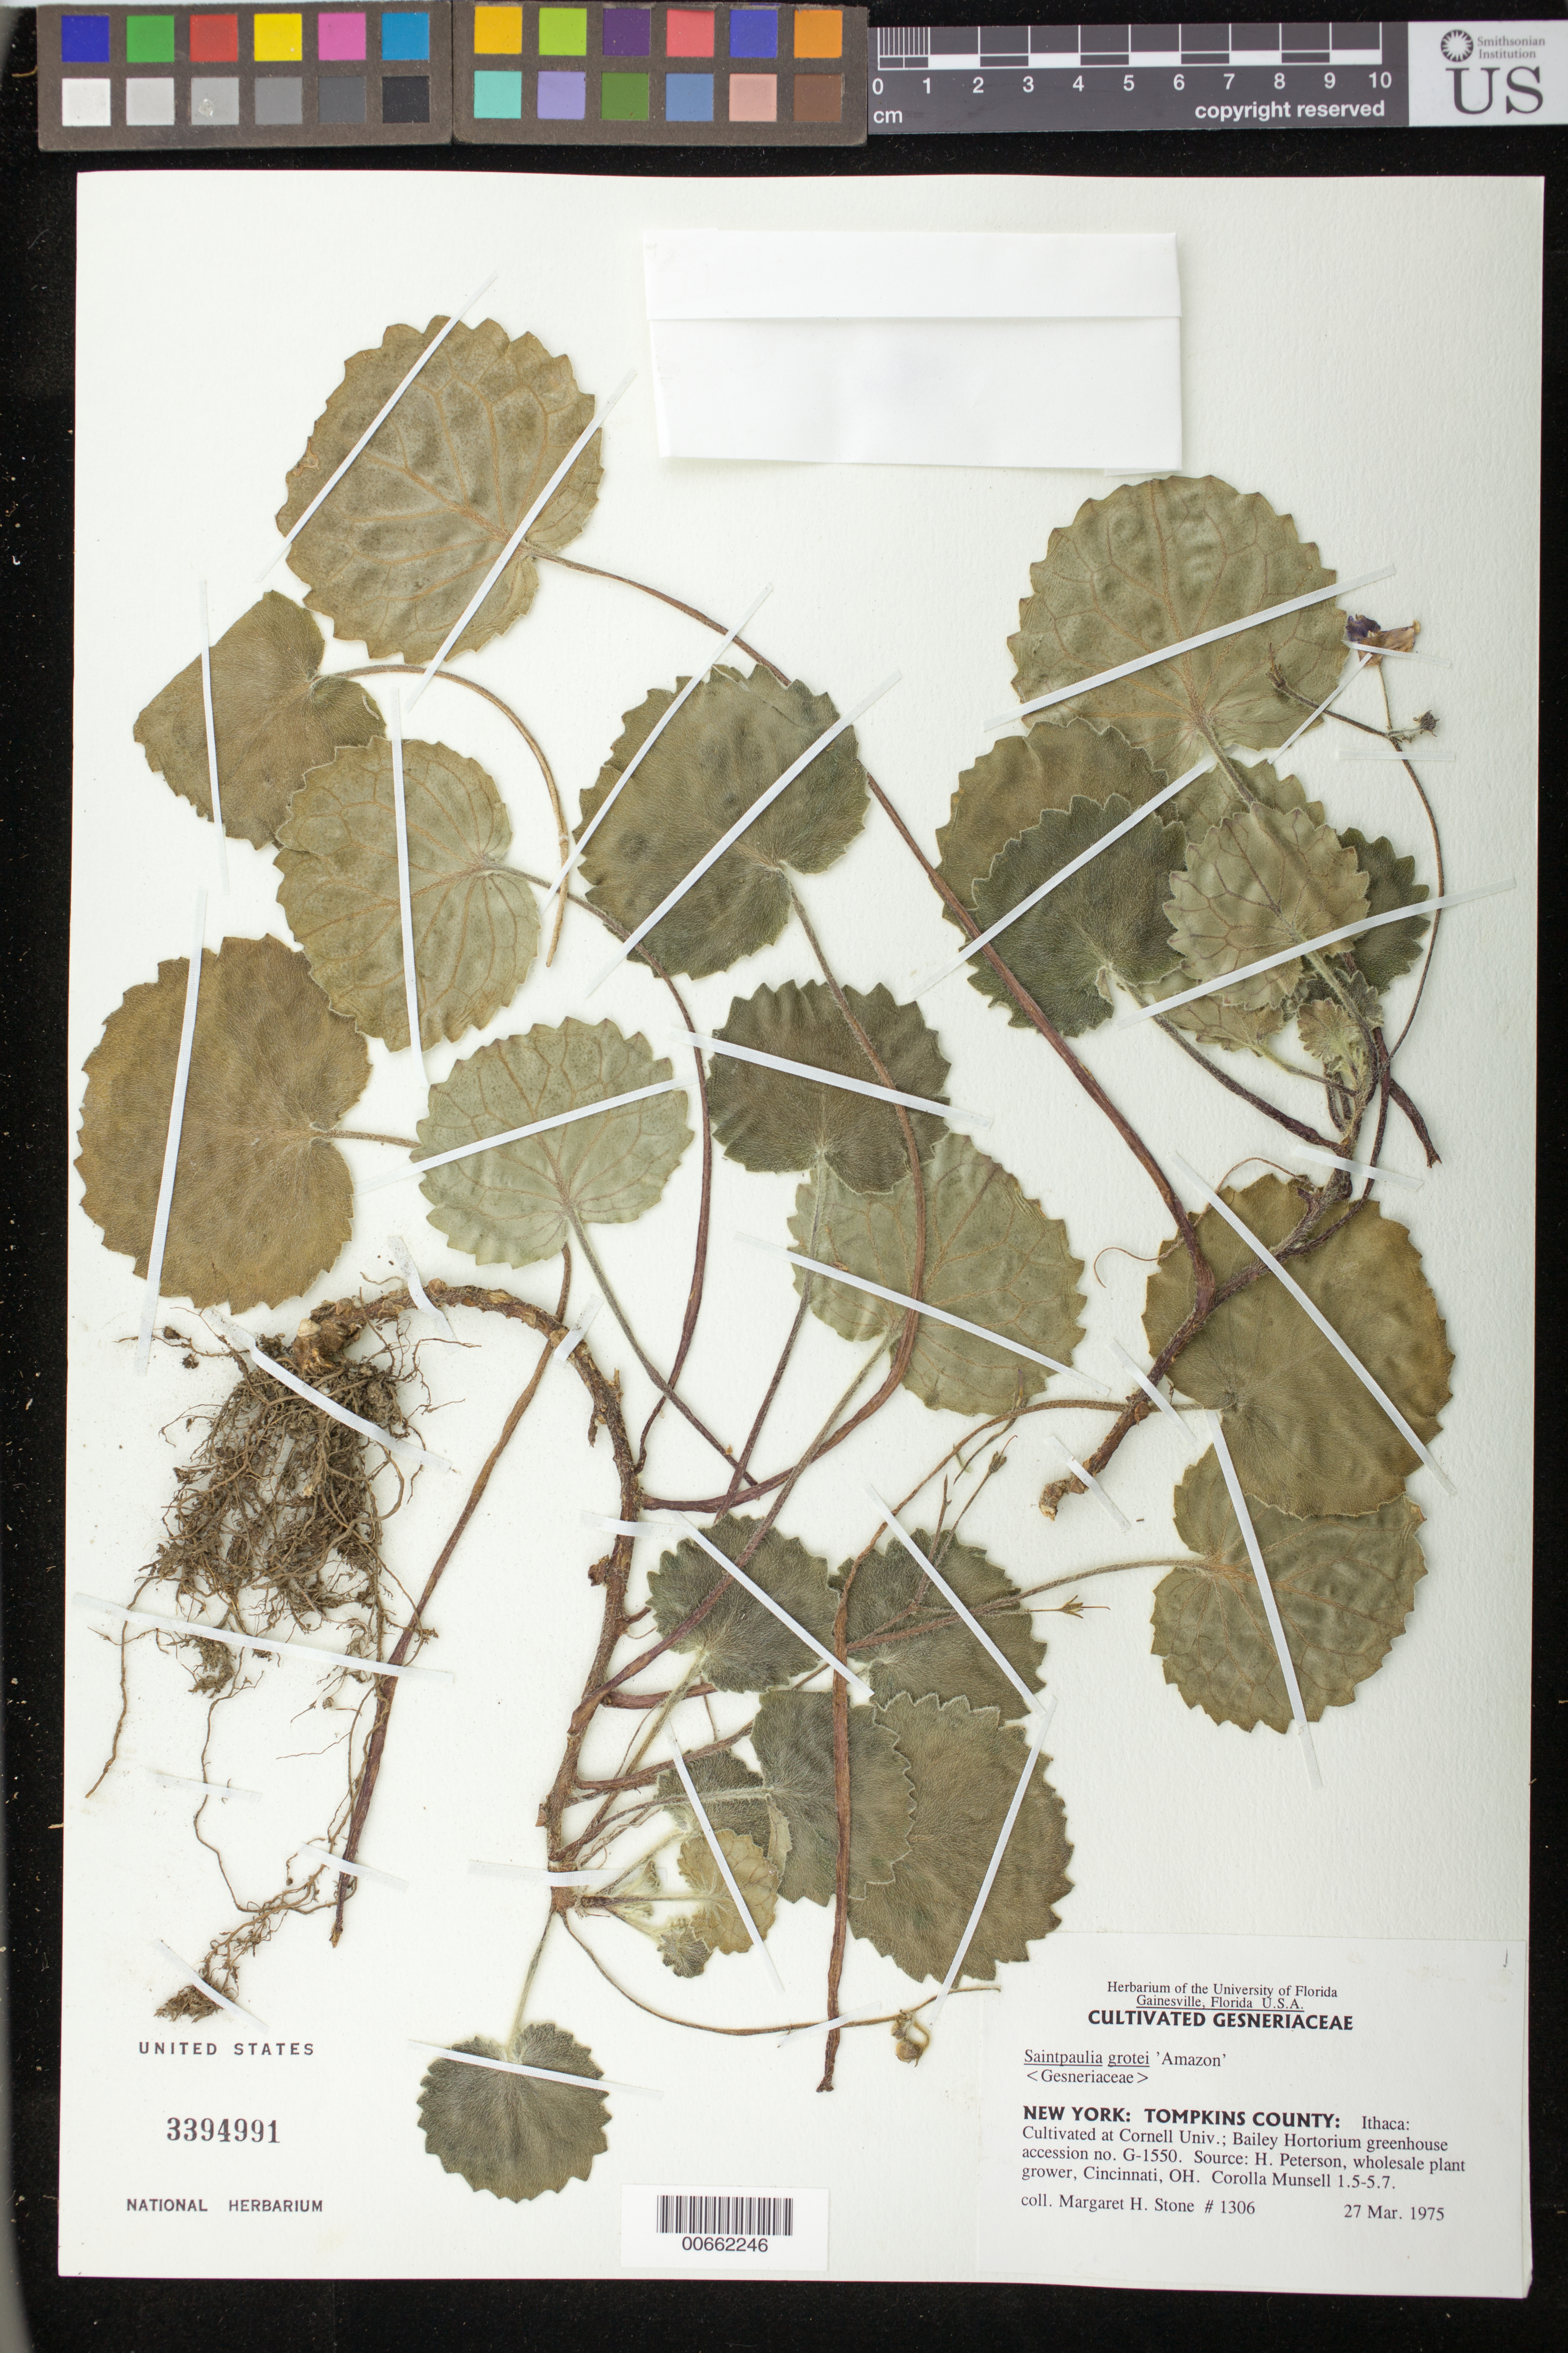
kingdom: Plantae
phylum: Tracheophyta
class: Magnoliopsida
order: Lamiales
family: Gesneriaceae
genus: Streptocarpus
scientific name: Streptocarpus ionanthus subsp. grotei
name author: (Engl.) Christenh.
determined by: Skog, Laurence E.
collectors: M. Stone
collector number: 1306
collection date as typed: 27 Mar 1975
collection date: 1975-03-27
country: United States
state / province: New York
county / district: Tompkins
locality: Cornell University: Bailey Hortorium.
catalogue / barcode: US 3394991